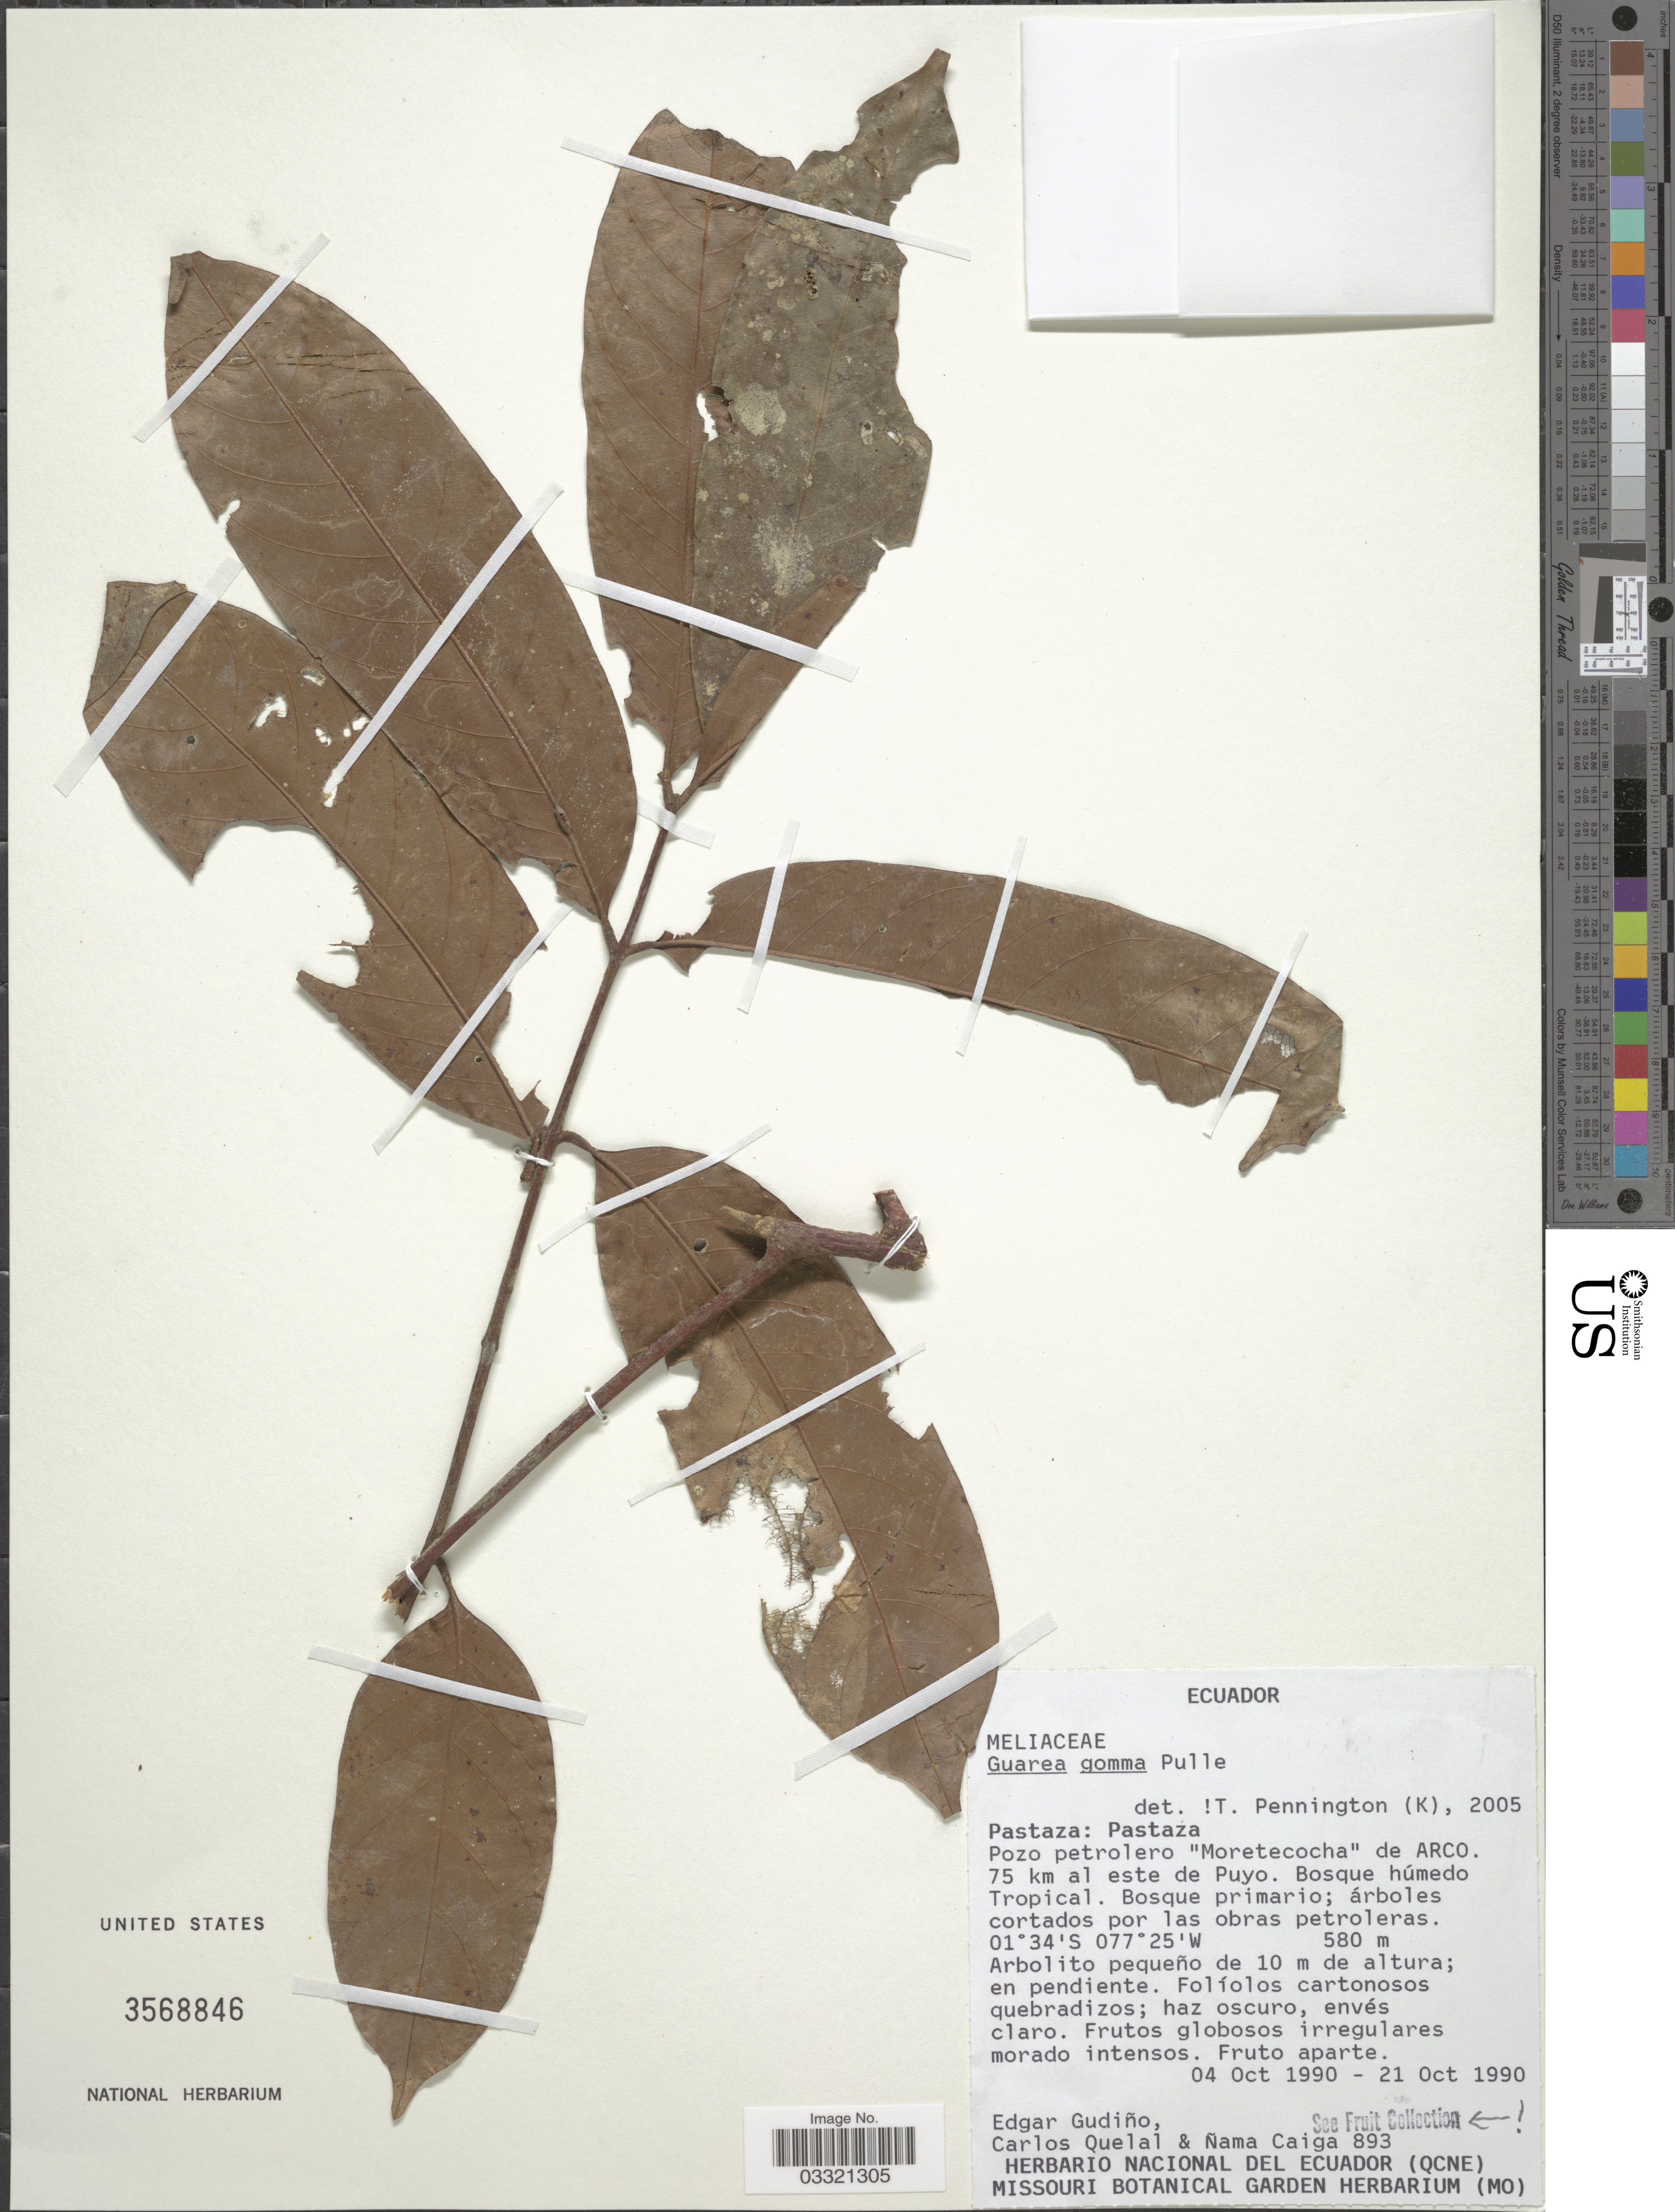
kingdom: Plantae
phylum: Tracheophyta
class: Magnoliopsida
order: Sapindales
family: Meliaceae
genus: Guarea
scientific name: Guarea gomma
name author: Pulle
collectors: E. Gudiño, C. Quelal & Ñ. Caiga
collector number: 893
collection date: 1990-10-04/1990-10-21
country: Ecuador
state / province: Pastaza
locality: Pastaza. Pozo petrolero "Moretecocha" de ARCO. 75 km al este de Puyo. Bosque húmedo Tropical.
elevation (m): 580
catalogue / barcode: US 3568846